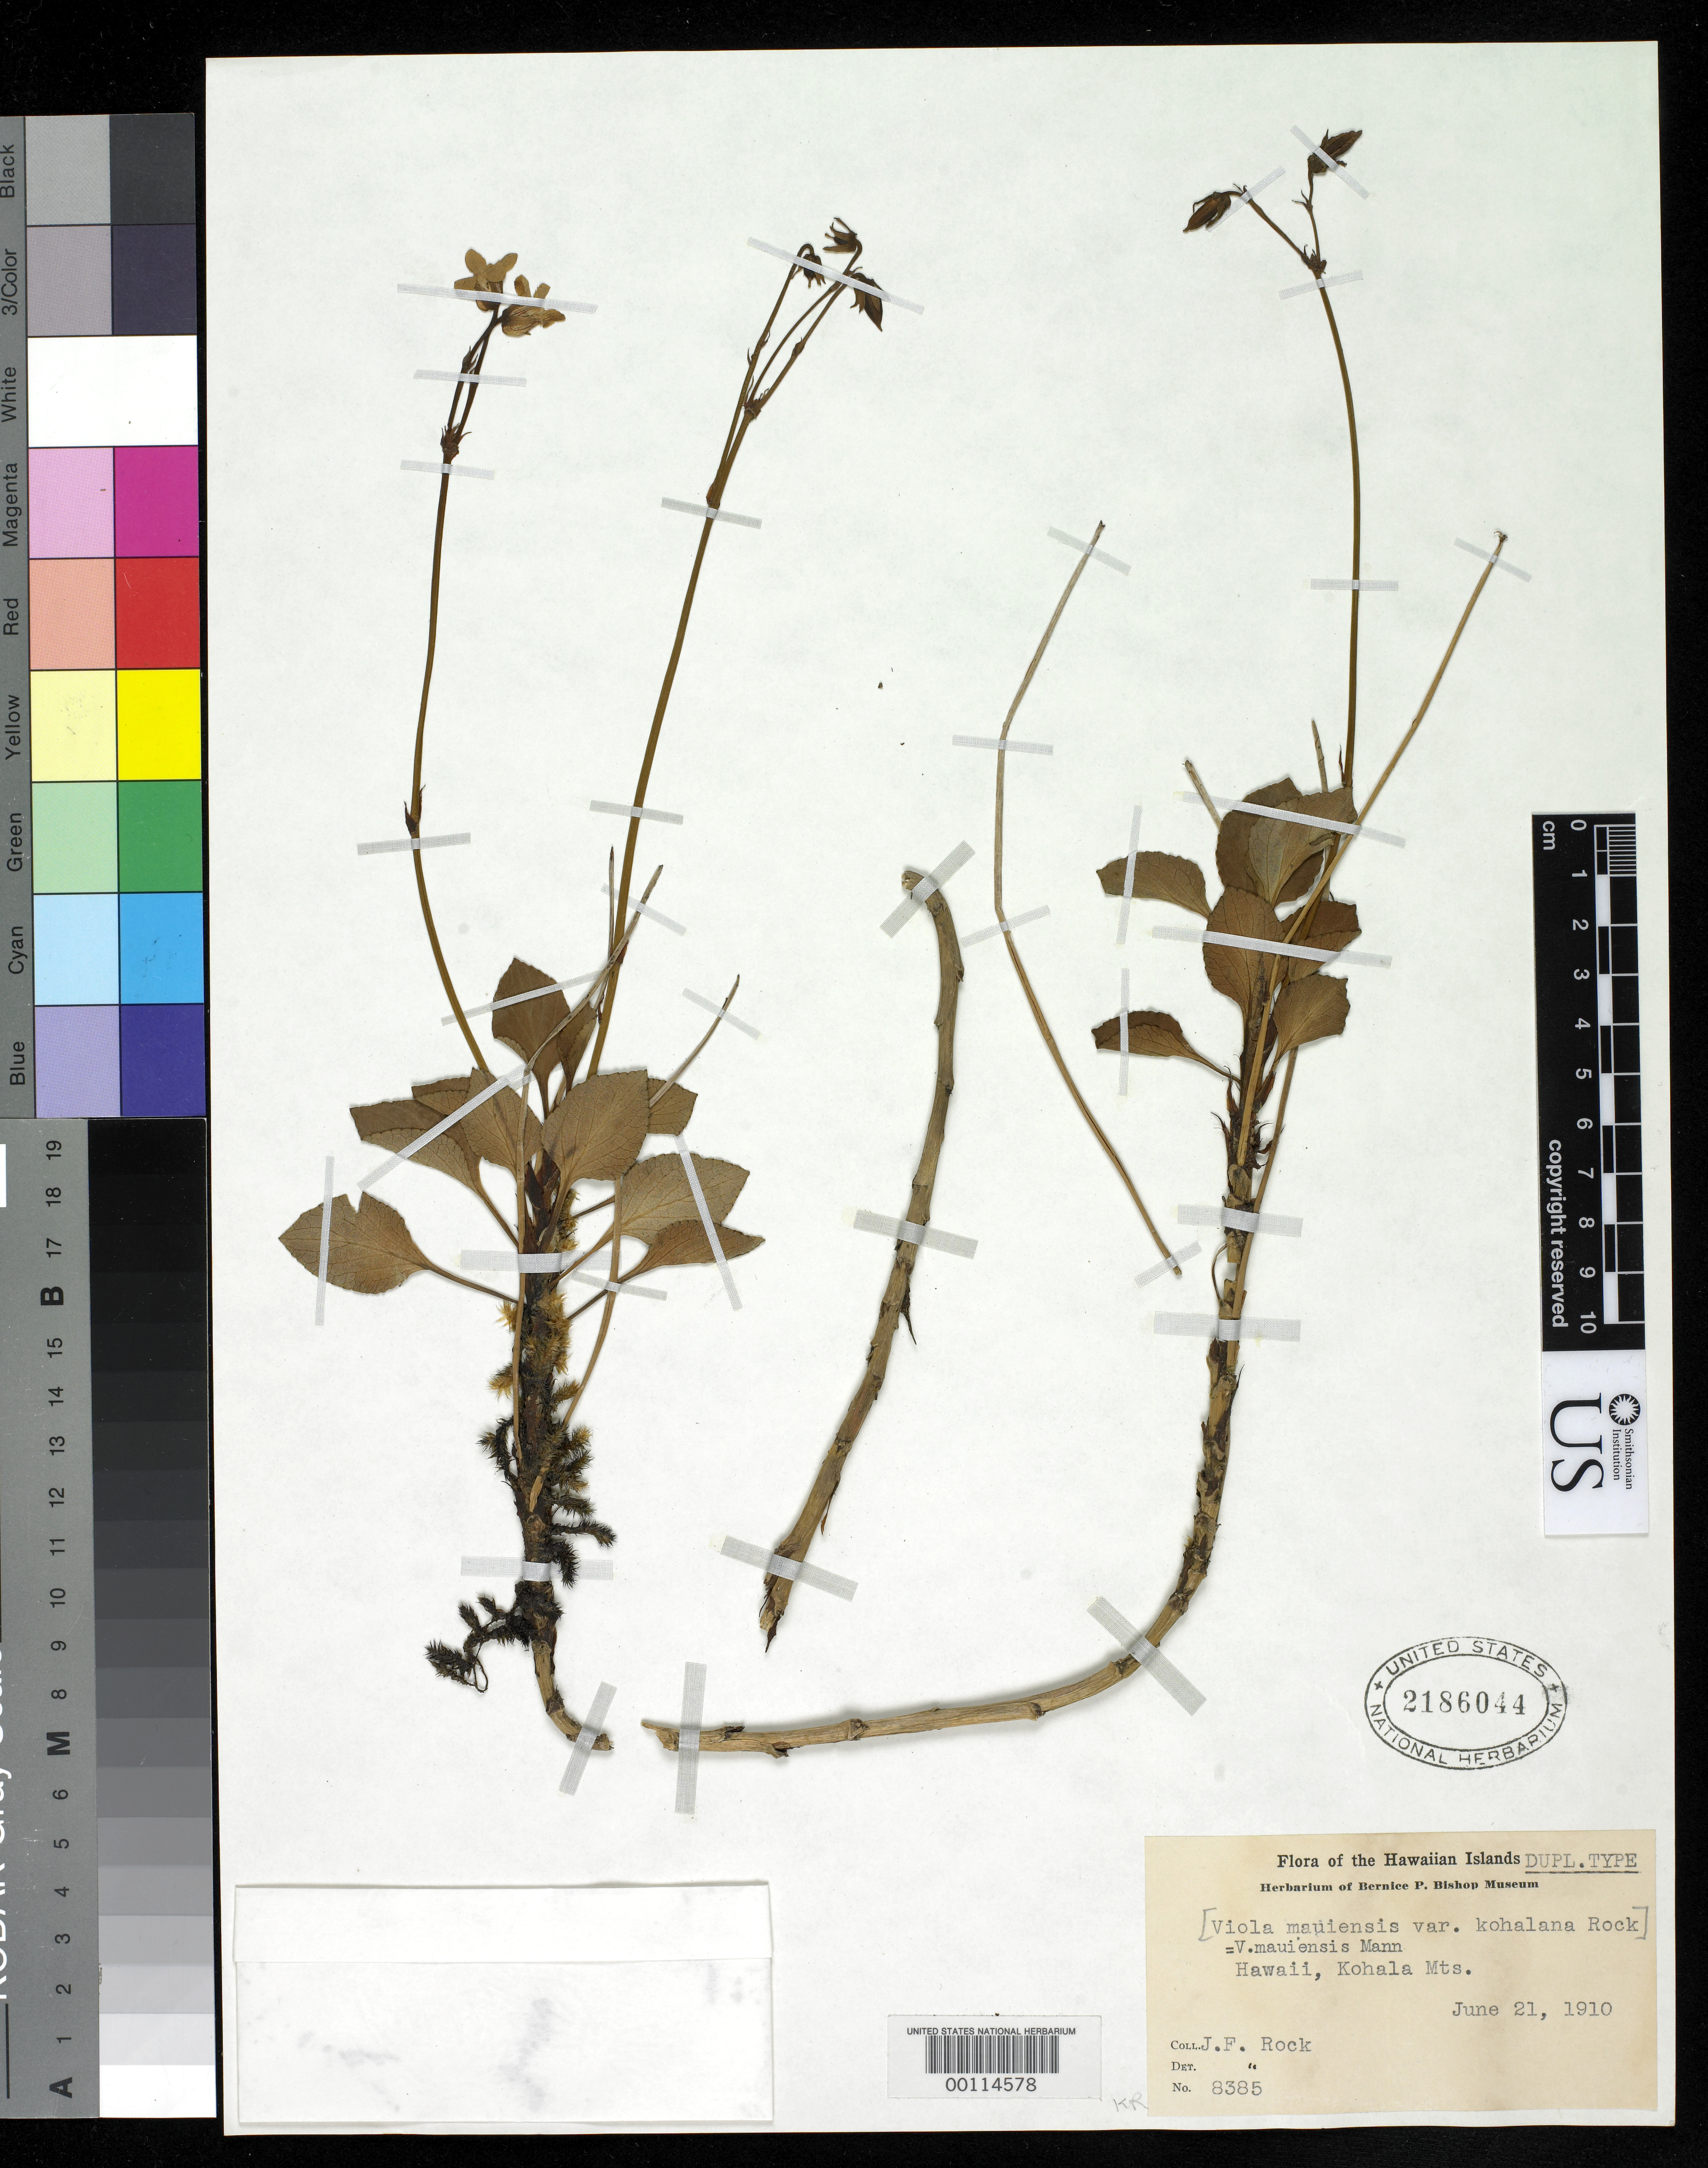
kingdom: Plantae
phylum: Tracheophyta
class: Magnoliopsida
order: Malpighiales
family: Violaceae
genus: Viola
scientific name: Viola maviensis var. kohalana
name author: Rock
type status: Isotype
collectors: J. F. Rock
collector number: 8385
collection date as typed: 21 Jun 1910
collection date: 1910-06-21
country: United States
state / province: Hawaii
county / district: Hawaii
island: Hawaii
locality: Kohala Mountains.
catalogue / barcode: US 2186044